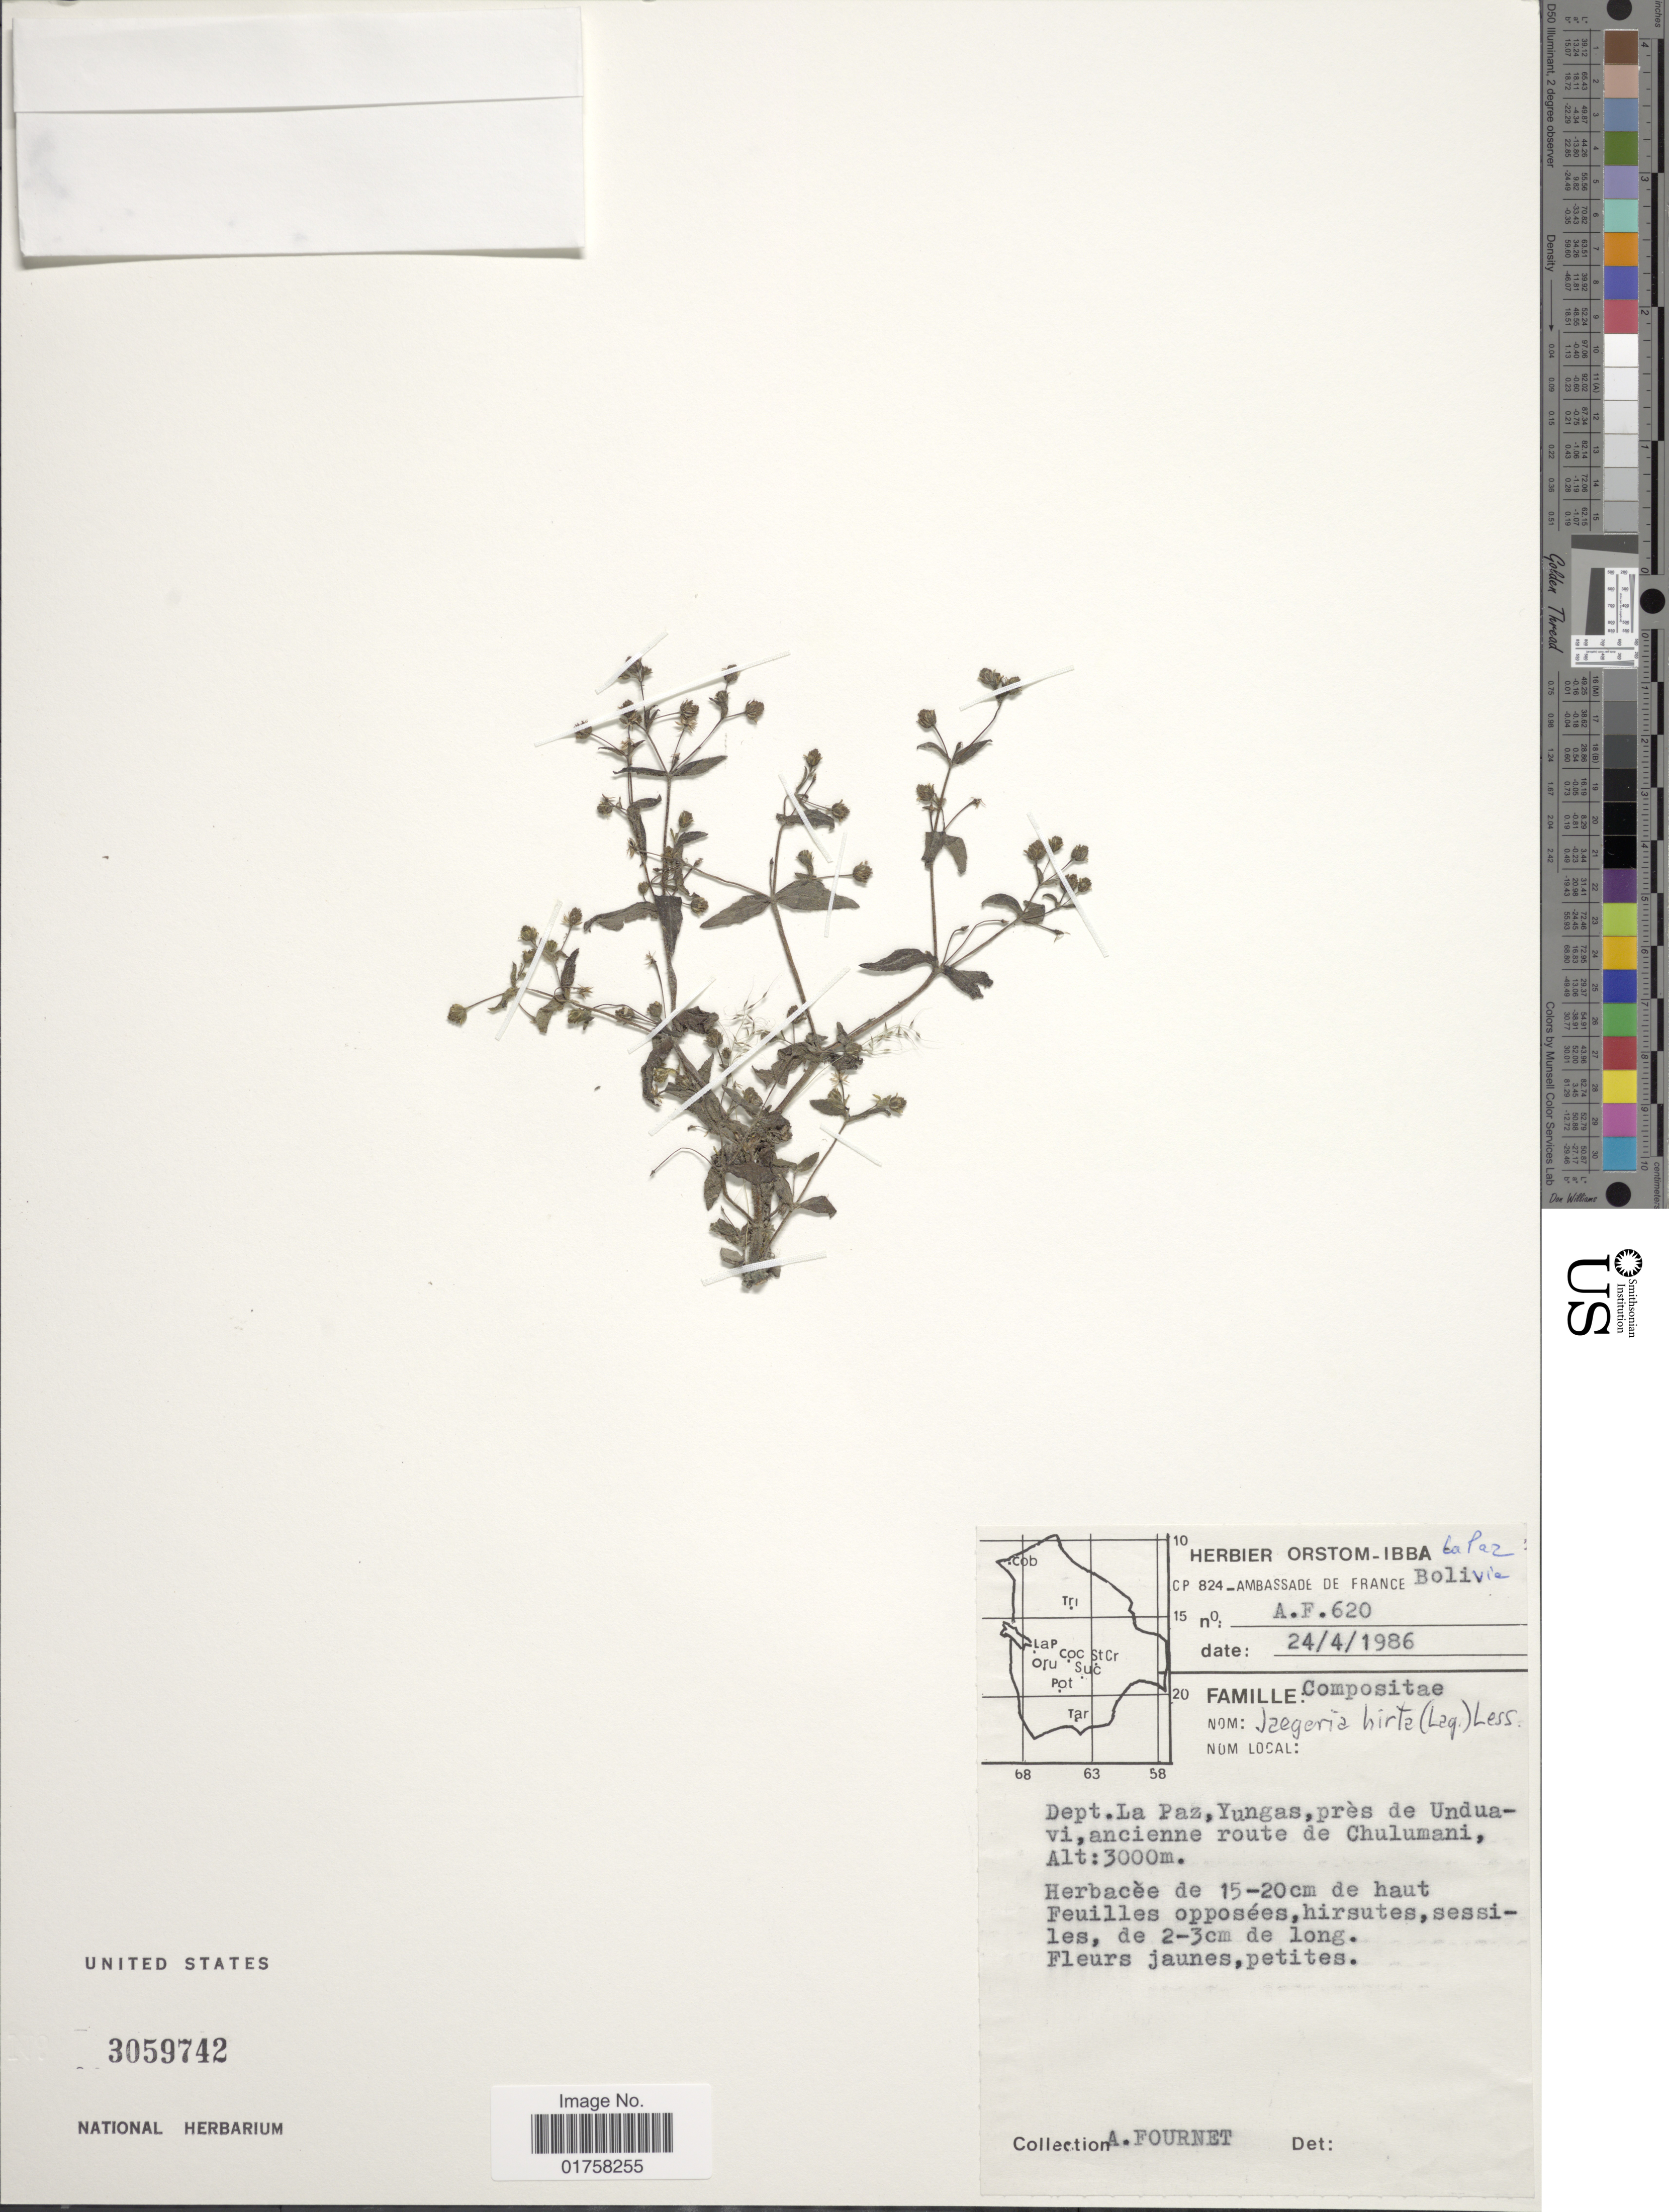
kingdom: Plantae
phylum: Tracheophyta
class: Magnoliopsida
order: Asterales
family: Asteraceae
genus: Jaegeria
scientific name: Jaegeria hirta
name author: (Lag.) Less.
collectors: A. Fournet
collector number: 620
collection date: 1986-04-24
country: Bolivia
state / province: La Paz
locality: Yungas, prés de Unduavi, ancienne route de Chulumani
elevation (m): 3000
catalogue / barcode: US 3059742